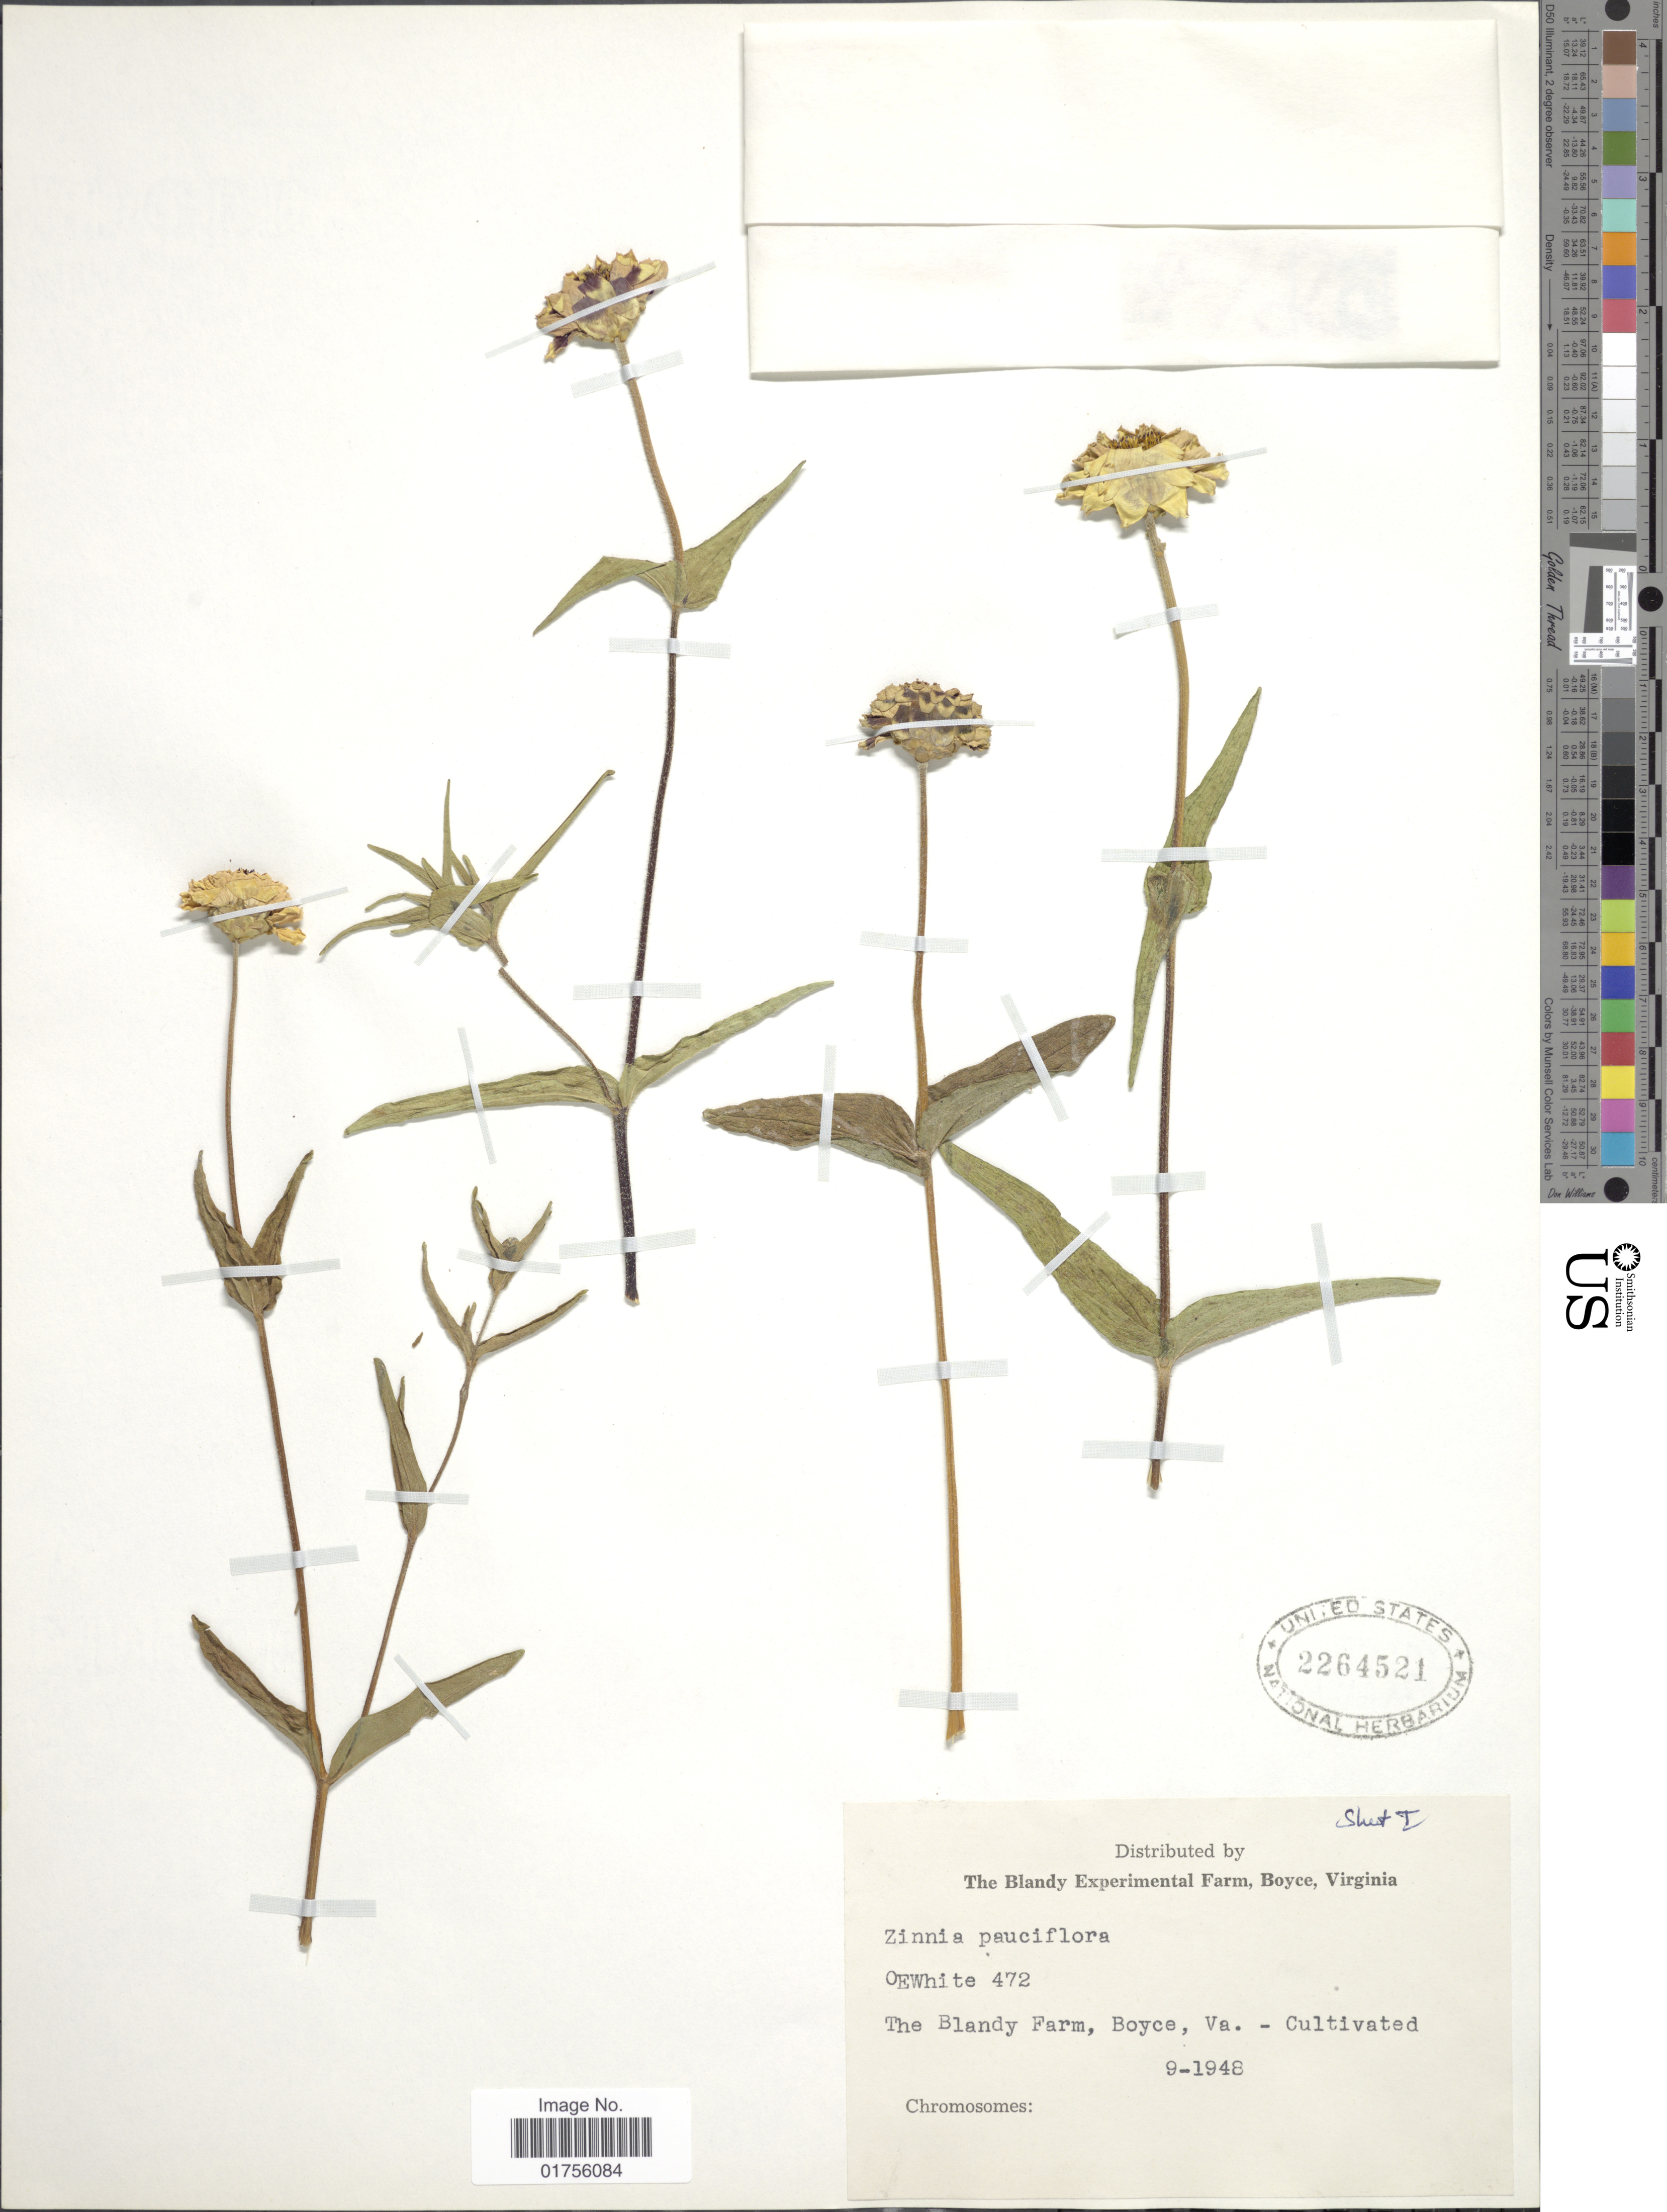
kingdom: Plantae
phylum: Tracheophyta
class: Magnoliopsida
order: Asterales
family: Asteraceae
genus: Zinnia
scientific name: Zinnia pauciflora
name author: L.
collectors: O. E. White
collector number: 472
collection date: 1948-09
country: United States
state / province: Virginia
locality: The Blandy Farm, Boyce, Va.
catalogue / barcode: US 2264521